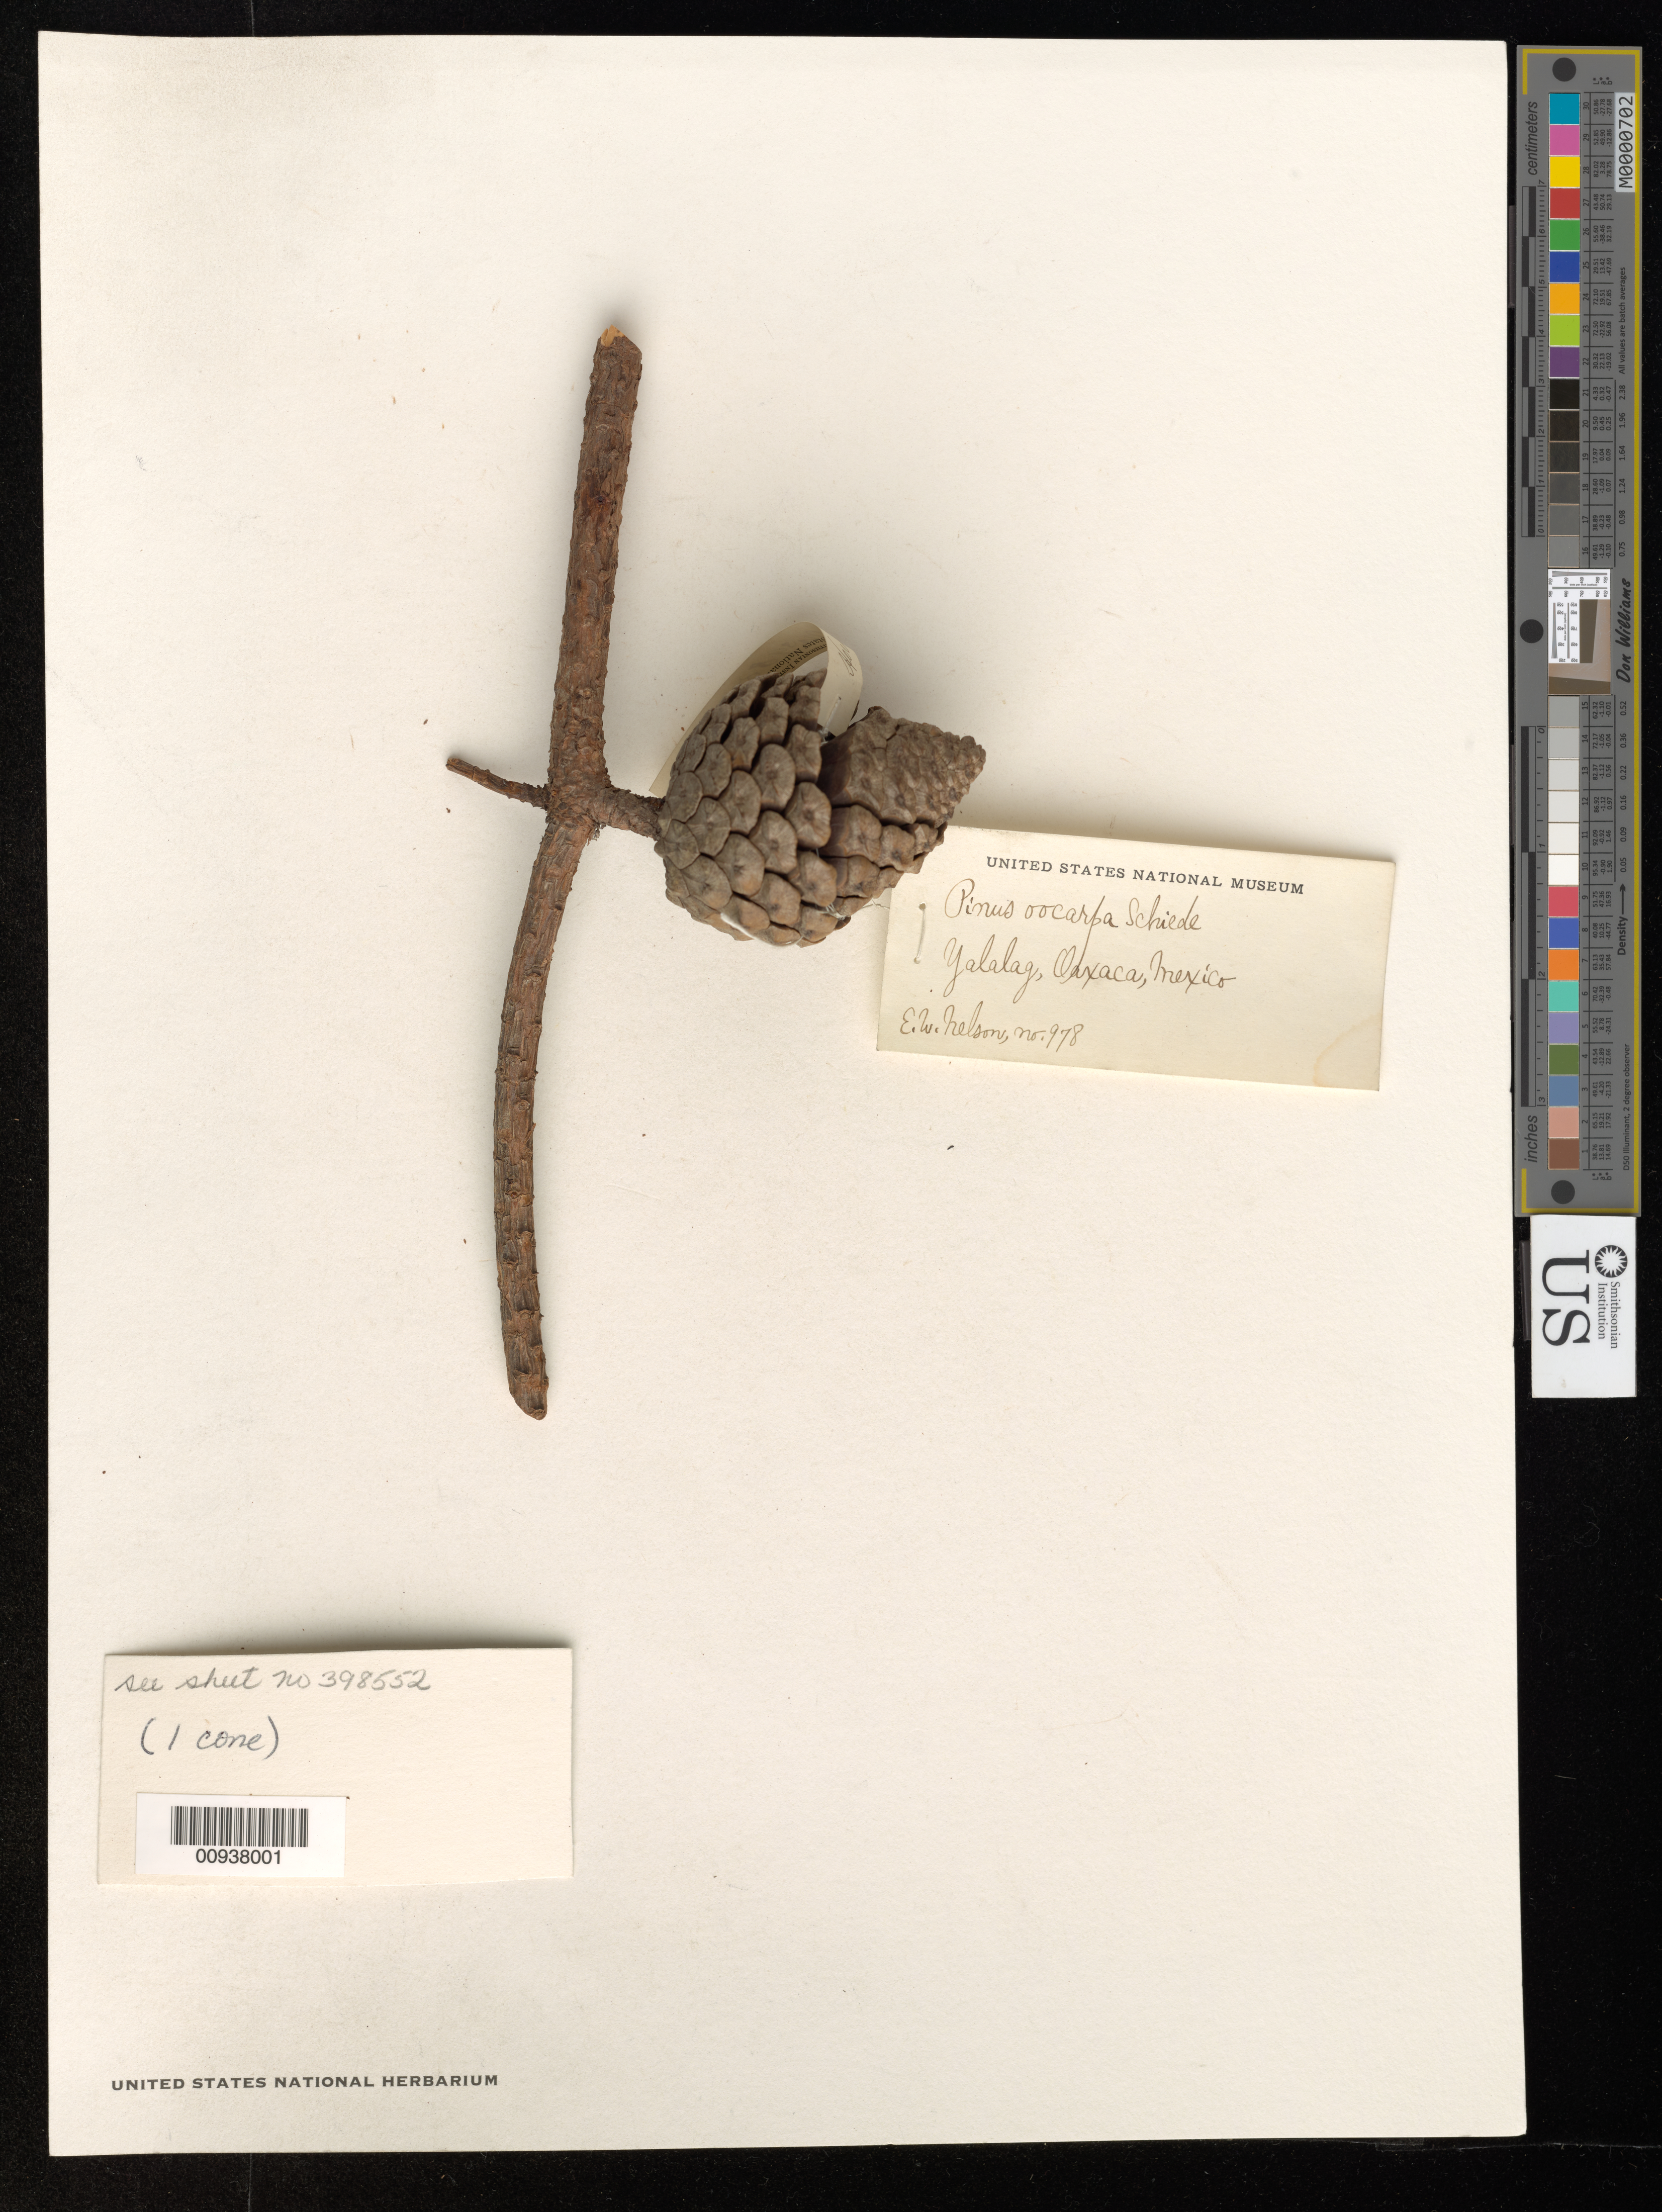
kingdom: Plantae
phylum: Tracheophyta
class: Pinopsida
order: Pinales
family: Pinaceae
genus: Pinus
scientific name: Pinus oocarpa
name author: Schiede ex Schltdl.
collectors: E. W. Nelson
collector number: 978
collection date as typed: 01 Aug 1894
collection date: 1894-08-01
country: Mexico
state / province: Oaxaca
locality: Mountains about Yalalag.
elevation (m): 2134